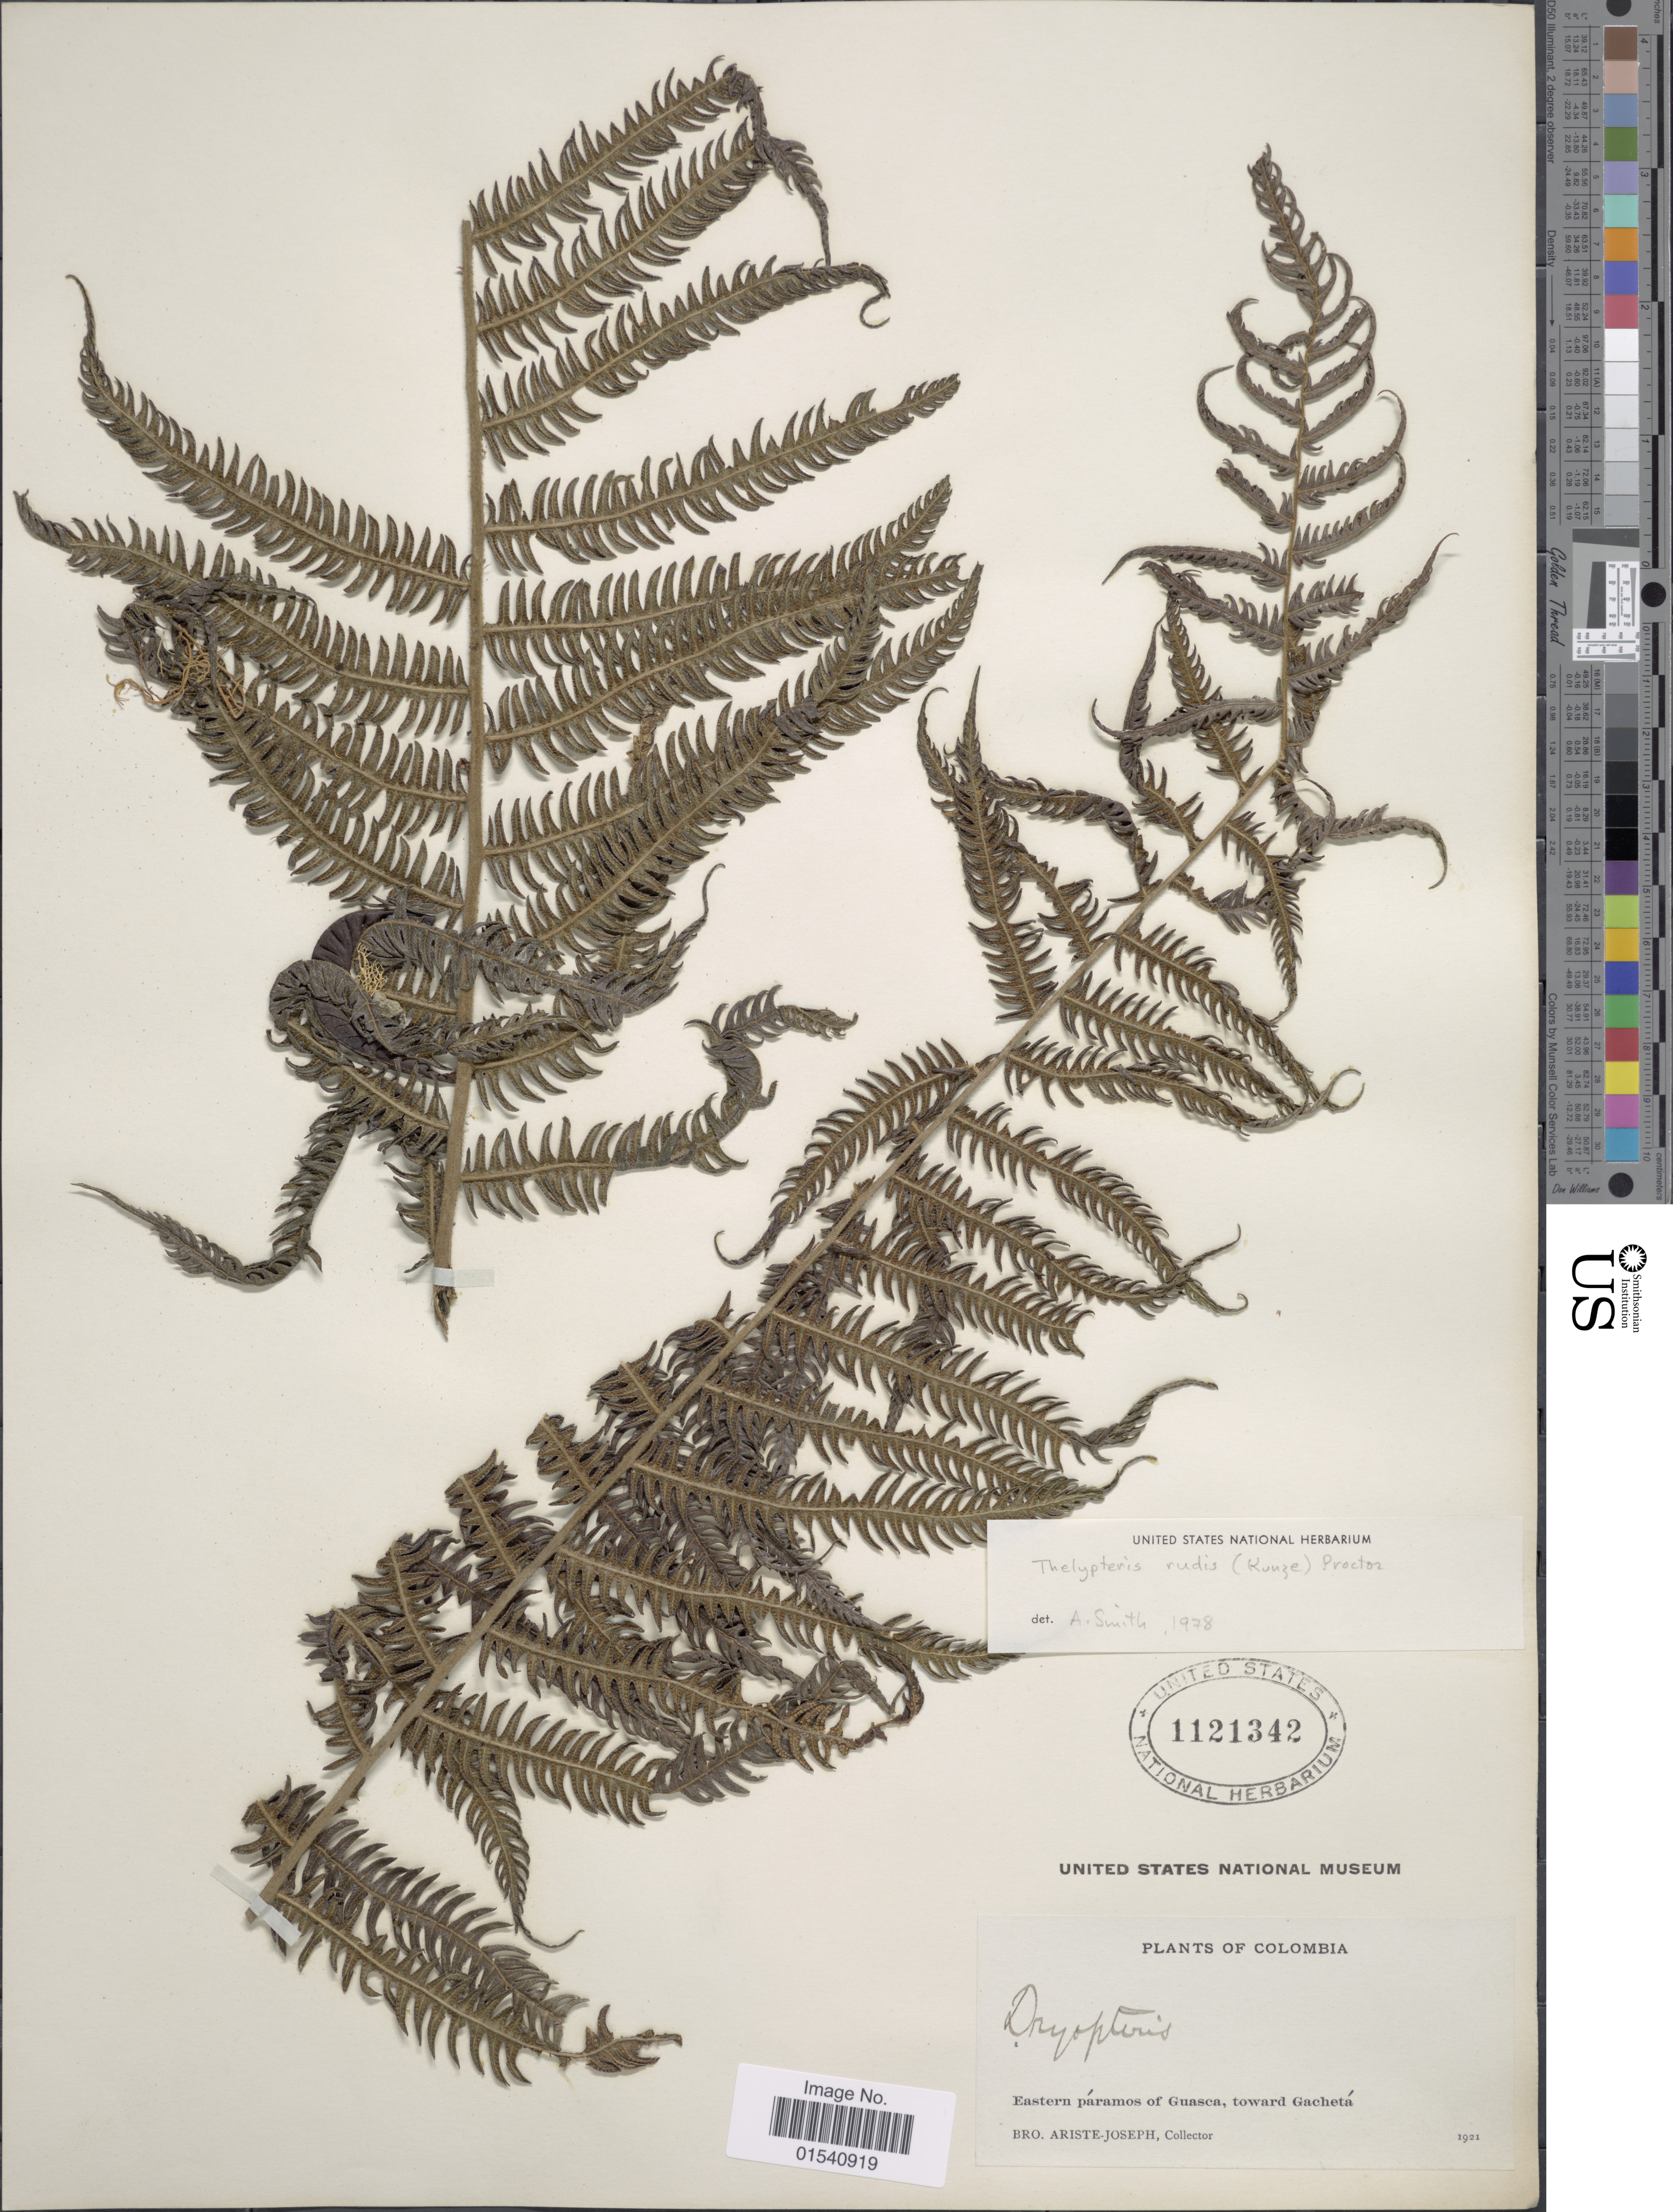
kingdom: Plantae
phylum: Tracheophyta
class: Polypodiopsida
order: Polypodiales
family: Thelypteridaceae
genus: Amauropelta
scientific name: Amauropelta rudis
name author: (Kunze) Pic. Serm.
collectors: Bro. Ariste-Joseph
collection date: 1921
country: Colombia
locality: Eastern páramos of Guasca, toward Gachet5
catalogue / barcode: US 1121342